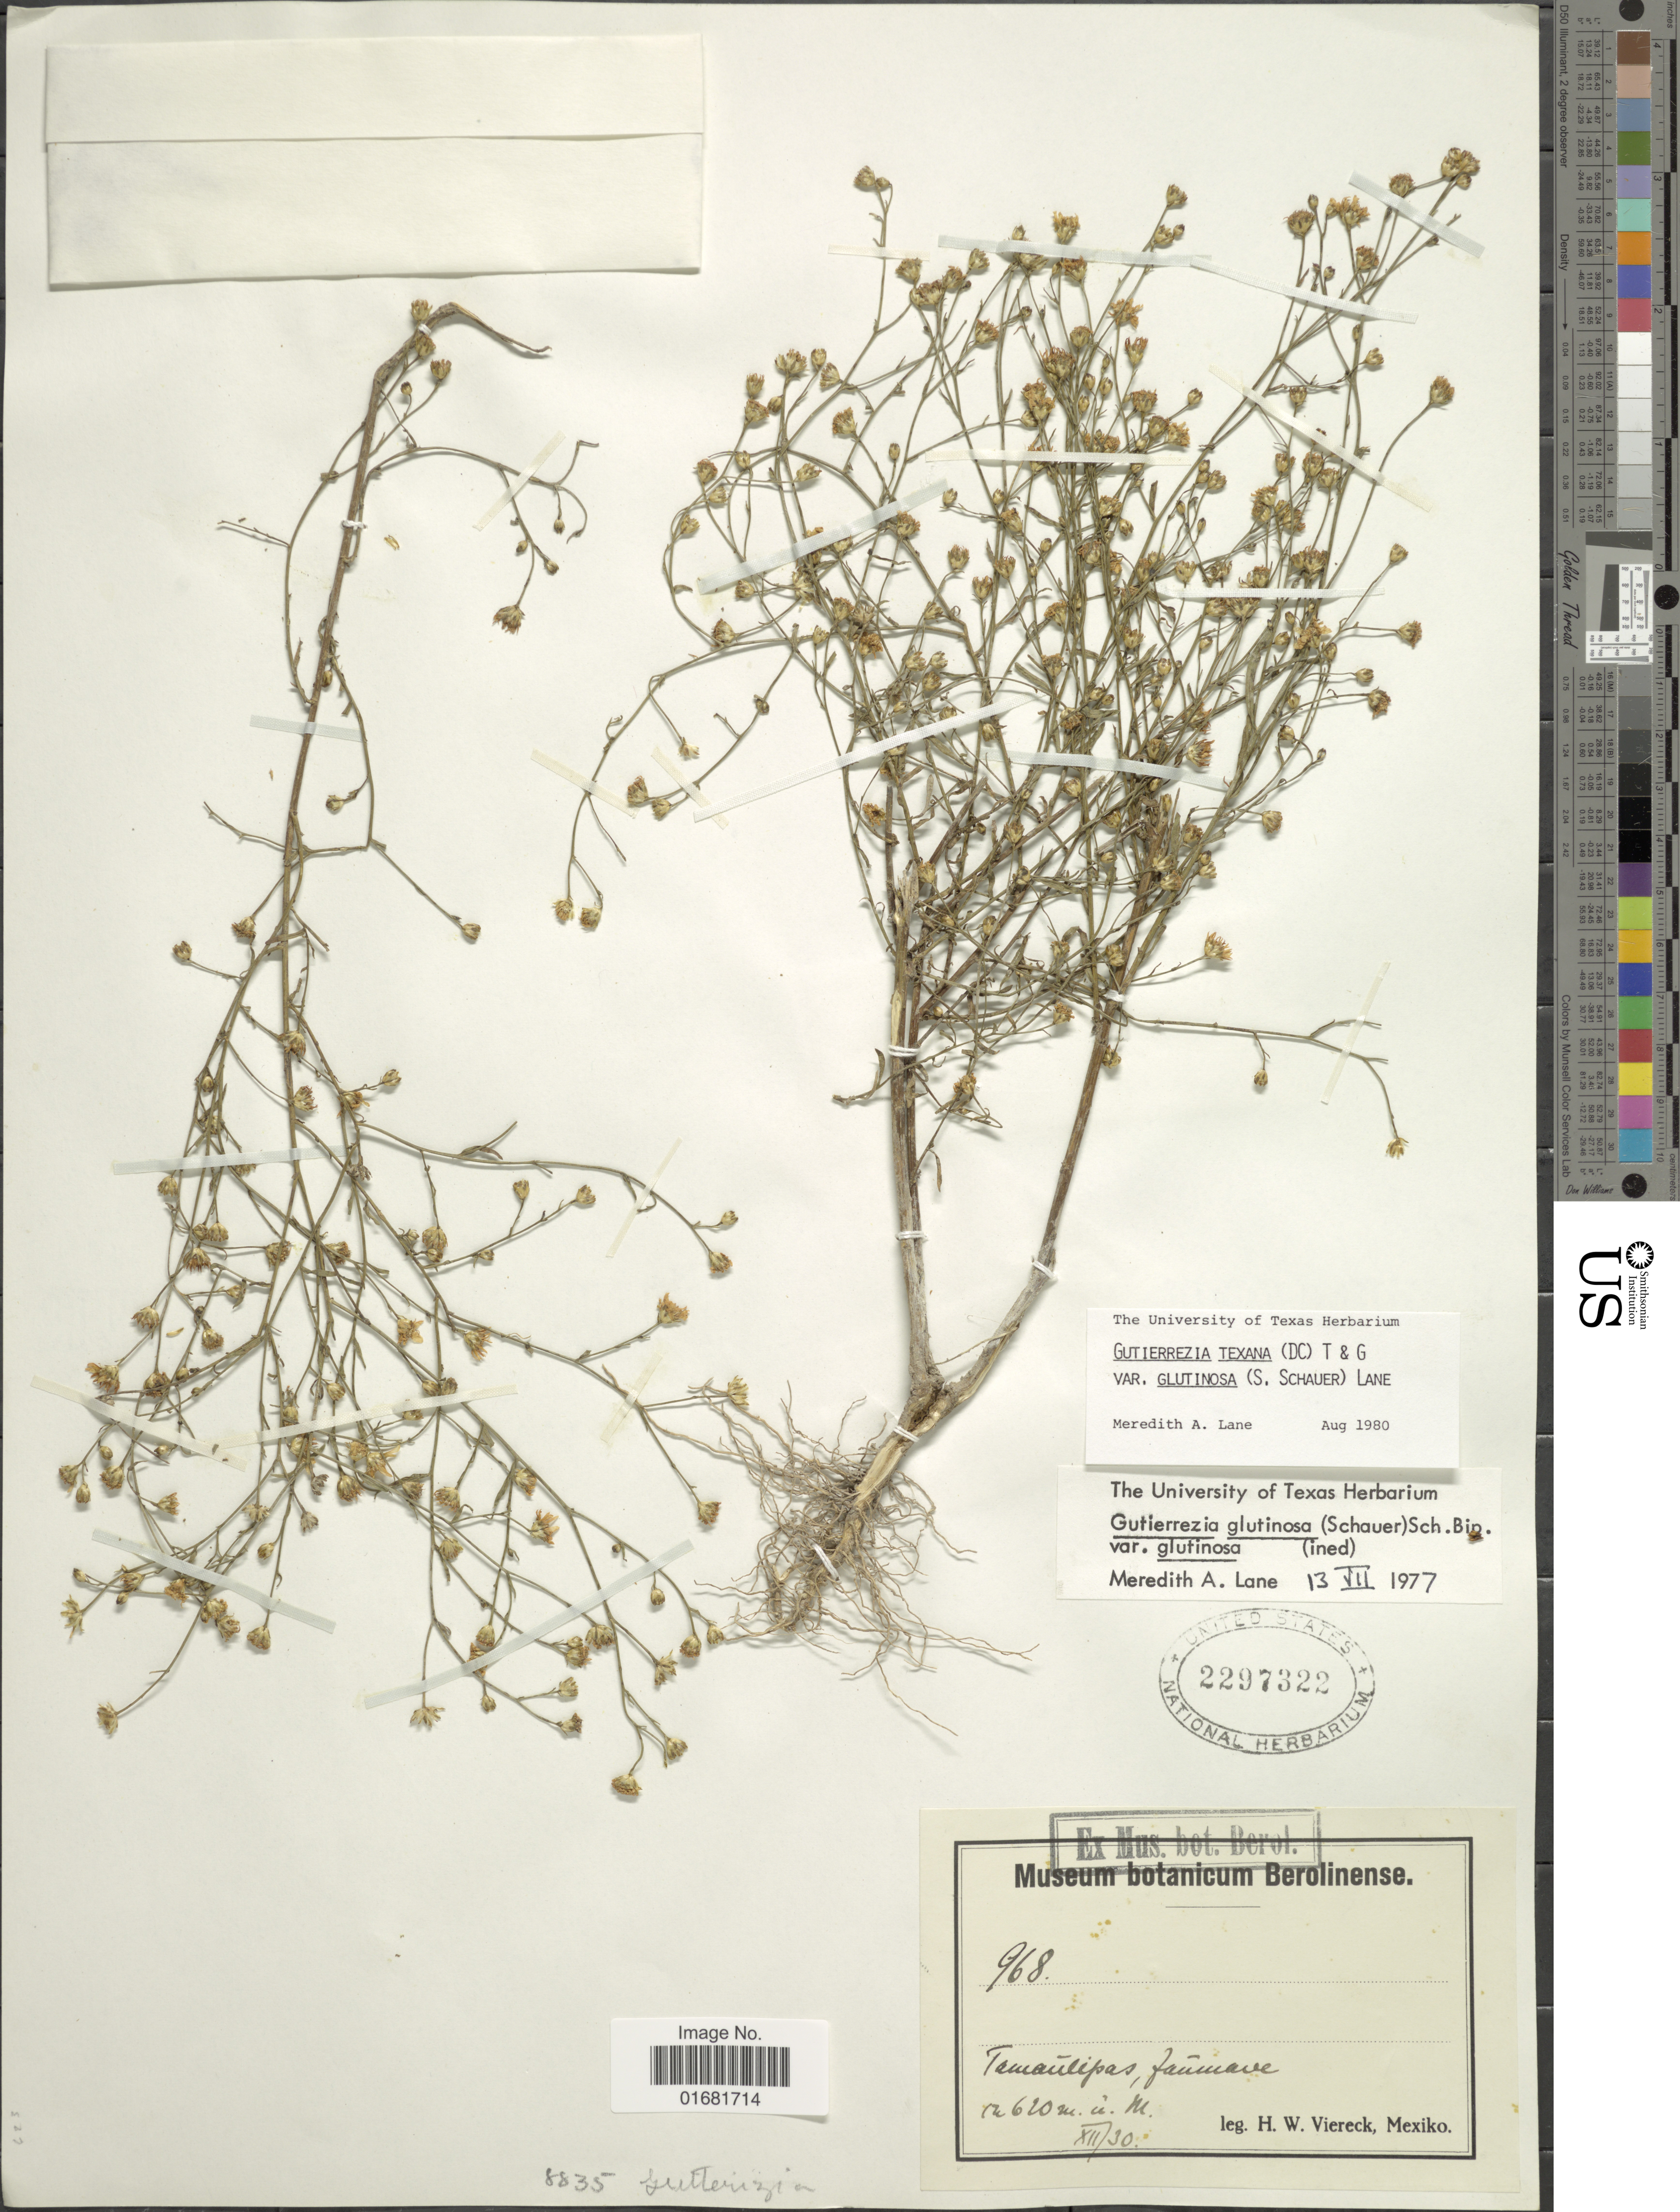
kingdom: Plantae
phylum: Tracheophyta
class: Magnoliopsida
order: Asterales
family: Asteraceae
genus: Gutierrezia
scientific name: Gutierrezia texana var. glutinosa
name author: (S. Schauer) M.A. Lane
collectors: H. W. Viereck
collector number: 968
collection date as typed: Transcribed d/m/y: /12/30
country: Mexico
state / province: Tamaulipas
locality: Jaumave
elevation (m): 620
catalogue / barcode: US 2297322